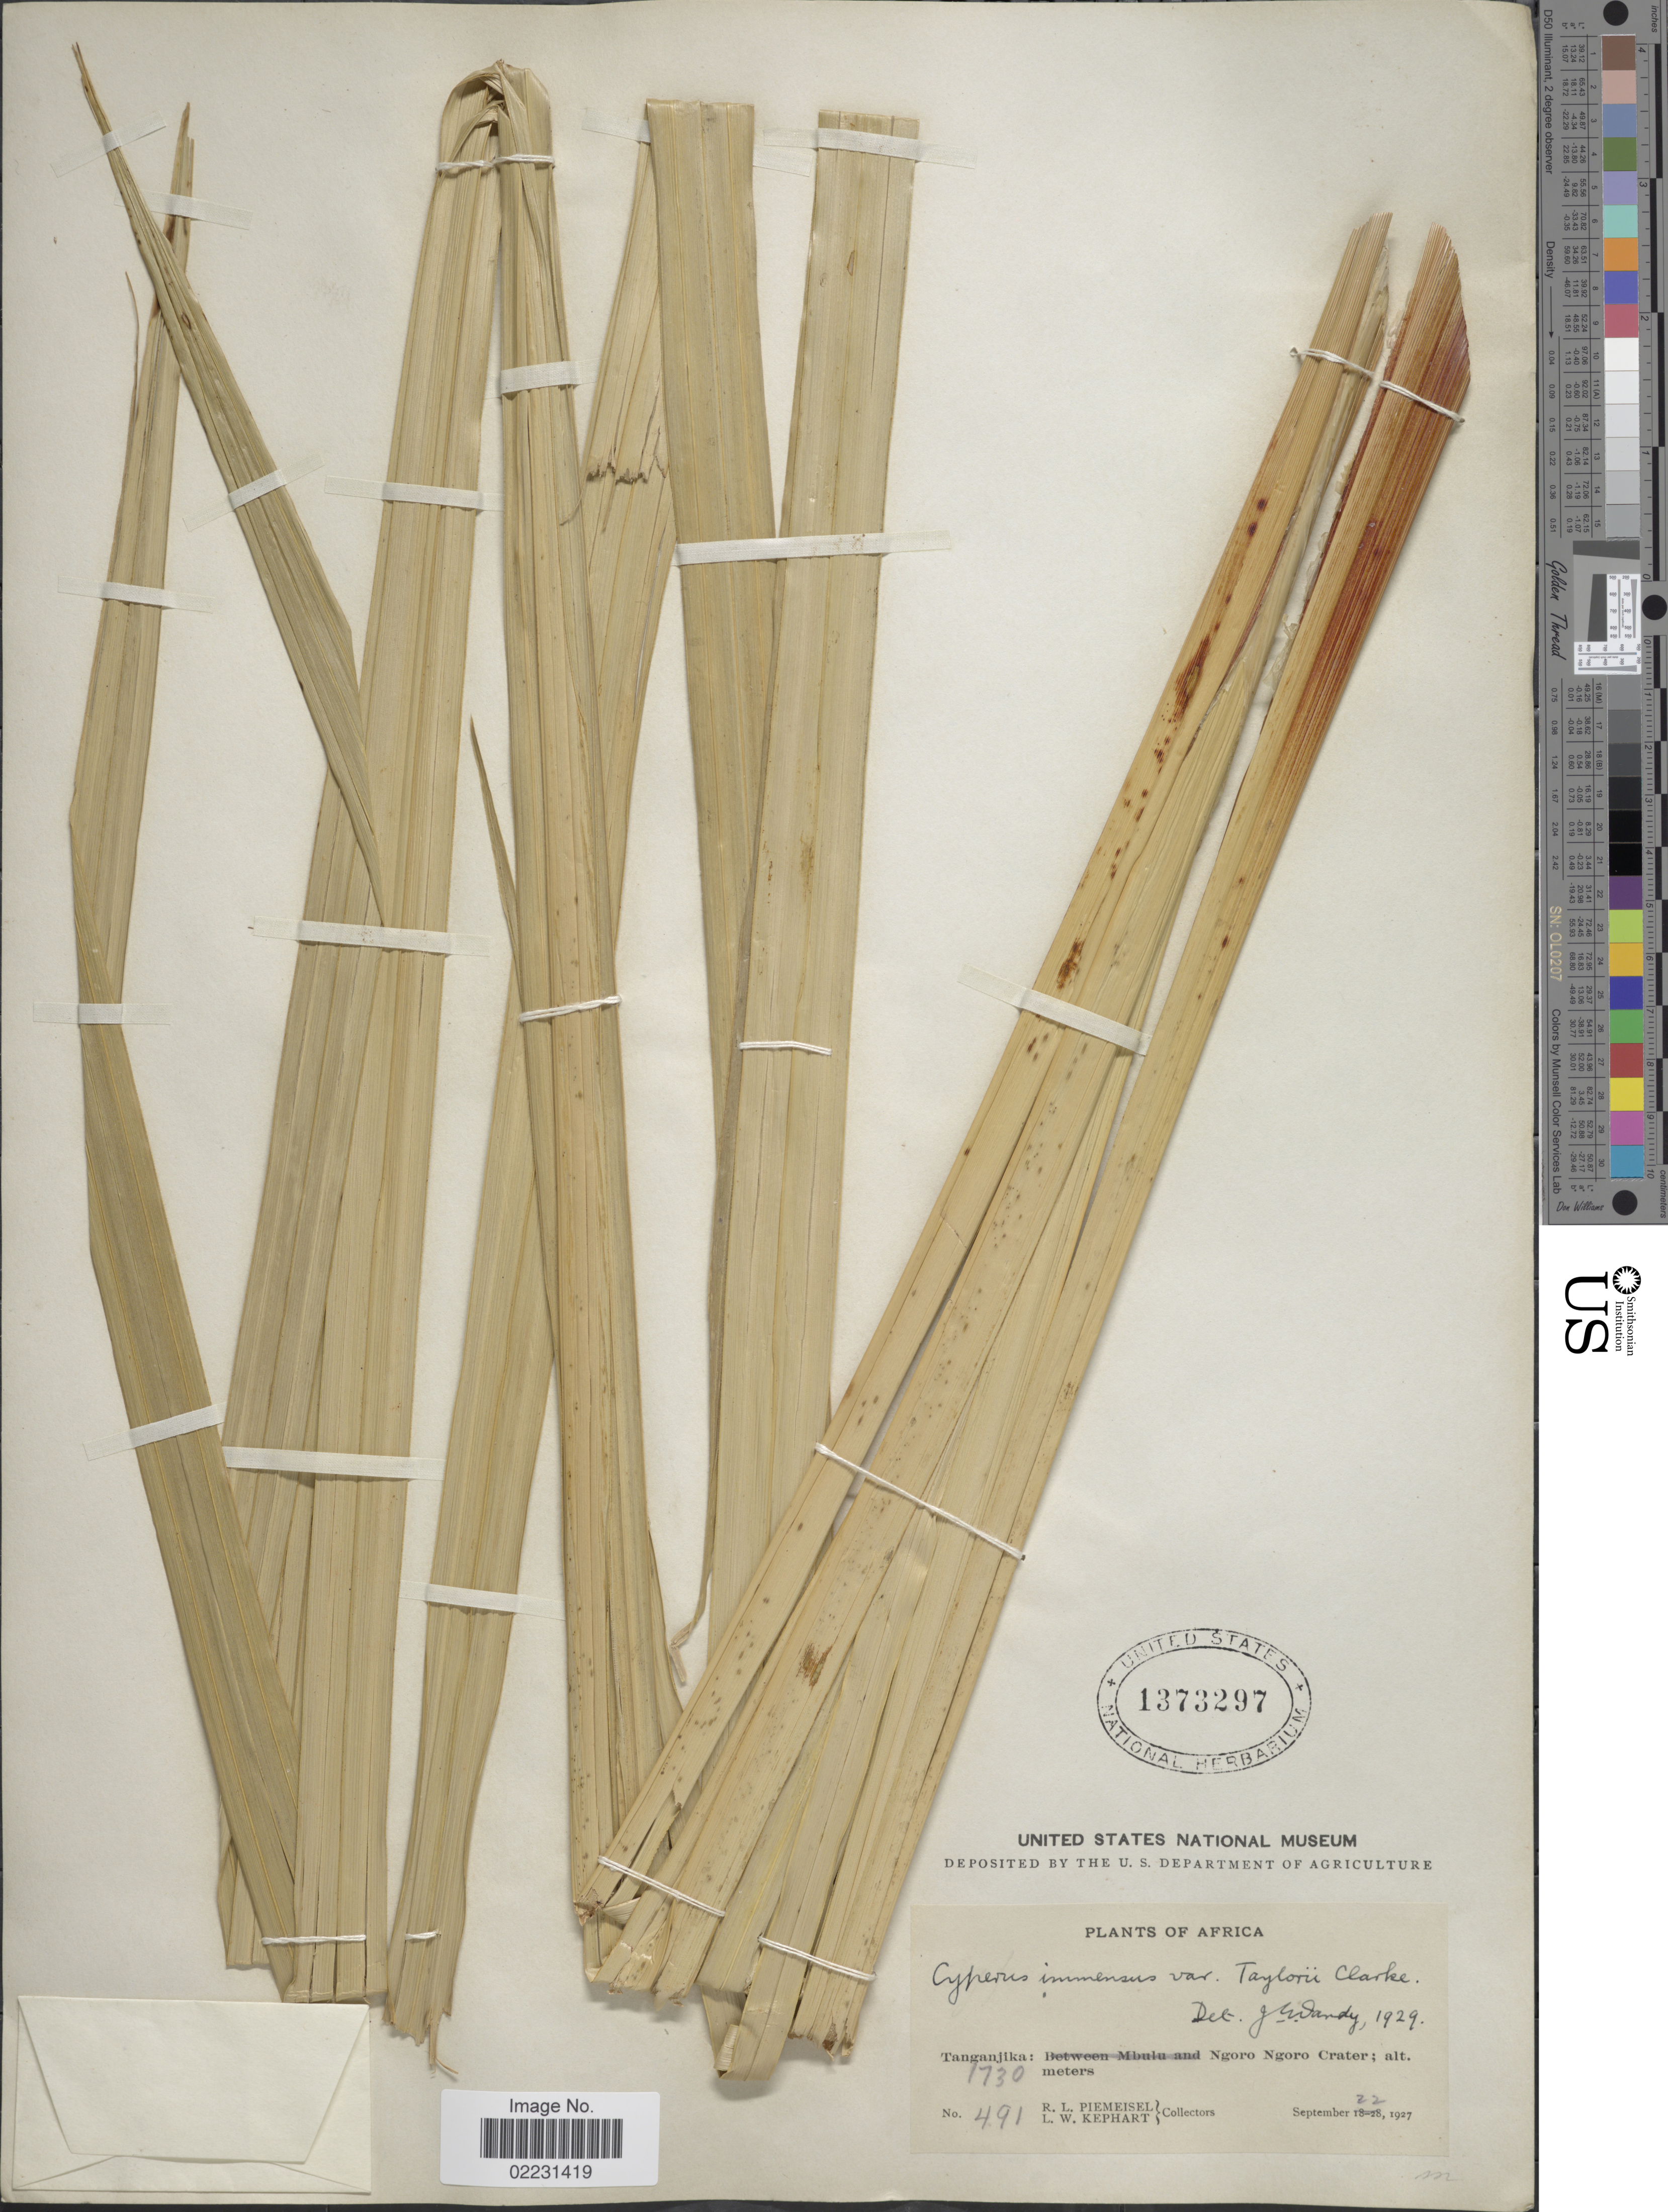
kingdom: Plantae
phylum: Tracheophyta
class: Liliopsida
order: Poales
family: Cyperaceae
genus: Cyperus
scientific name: Cyperus dives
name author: Delile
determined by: Strong, Mark T., (BOT), Smithsonian Institution - National Museum of Natural History (UNITED STATES)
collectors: R. L. Piemeisel & L. W. Kephart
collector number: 491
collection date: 1927-09-22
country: Tanzania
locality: Tanganjika: Ngoro Ngoro Crater.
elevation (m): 1730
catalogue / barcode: US 1373297